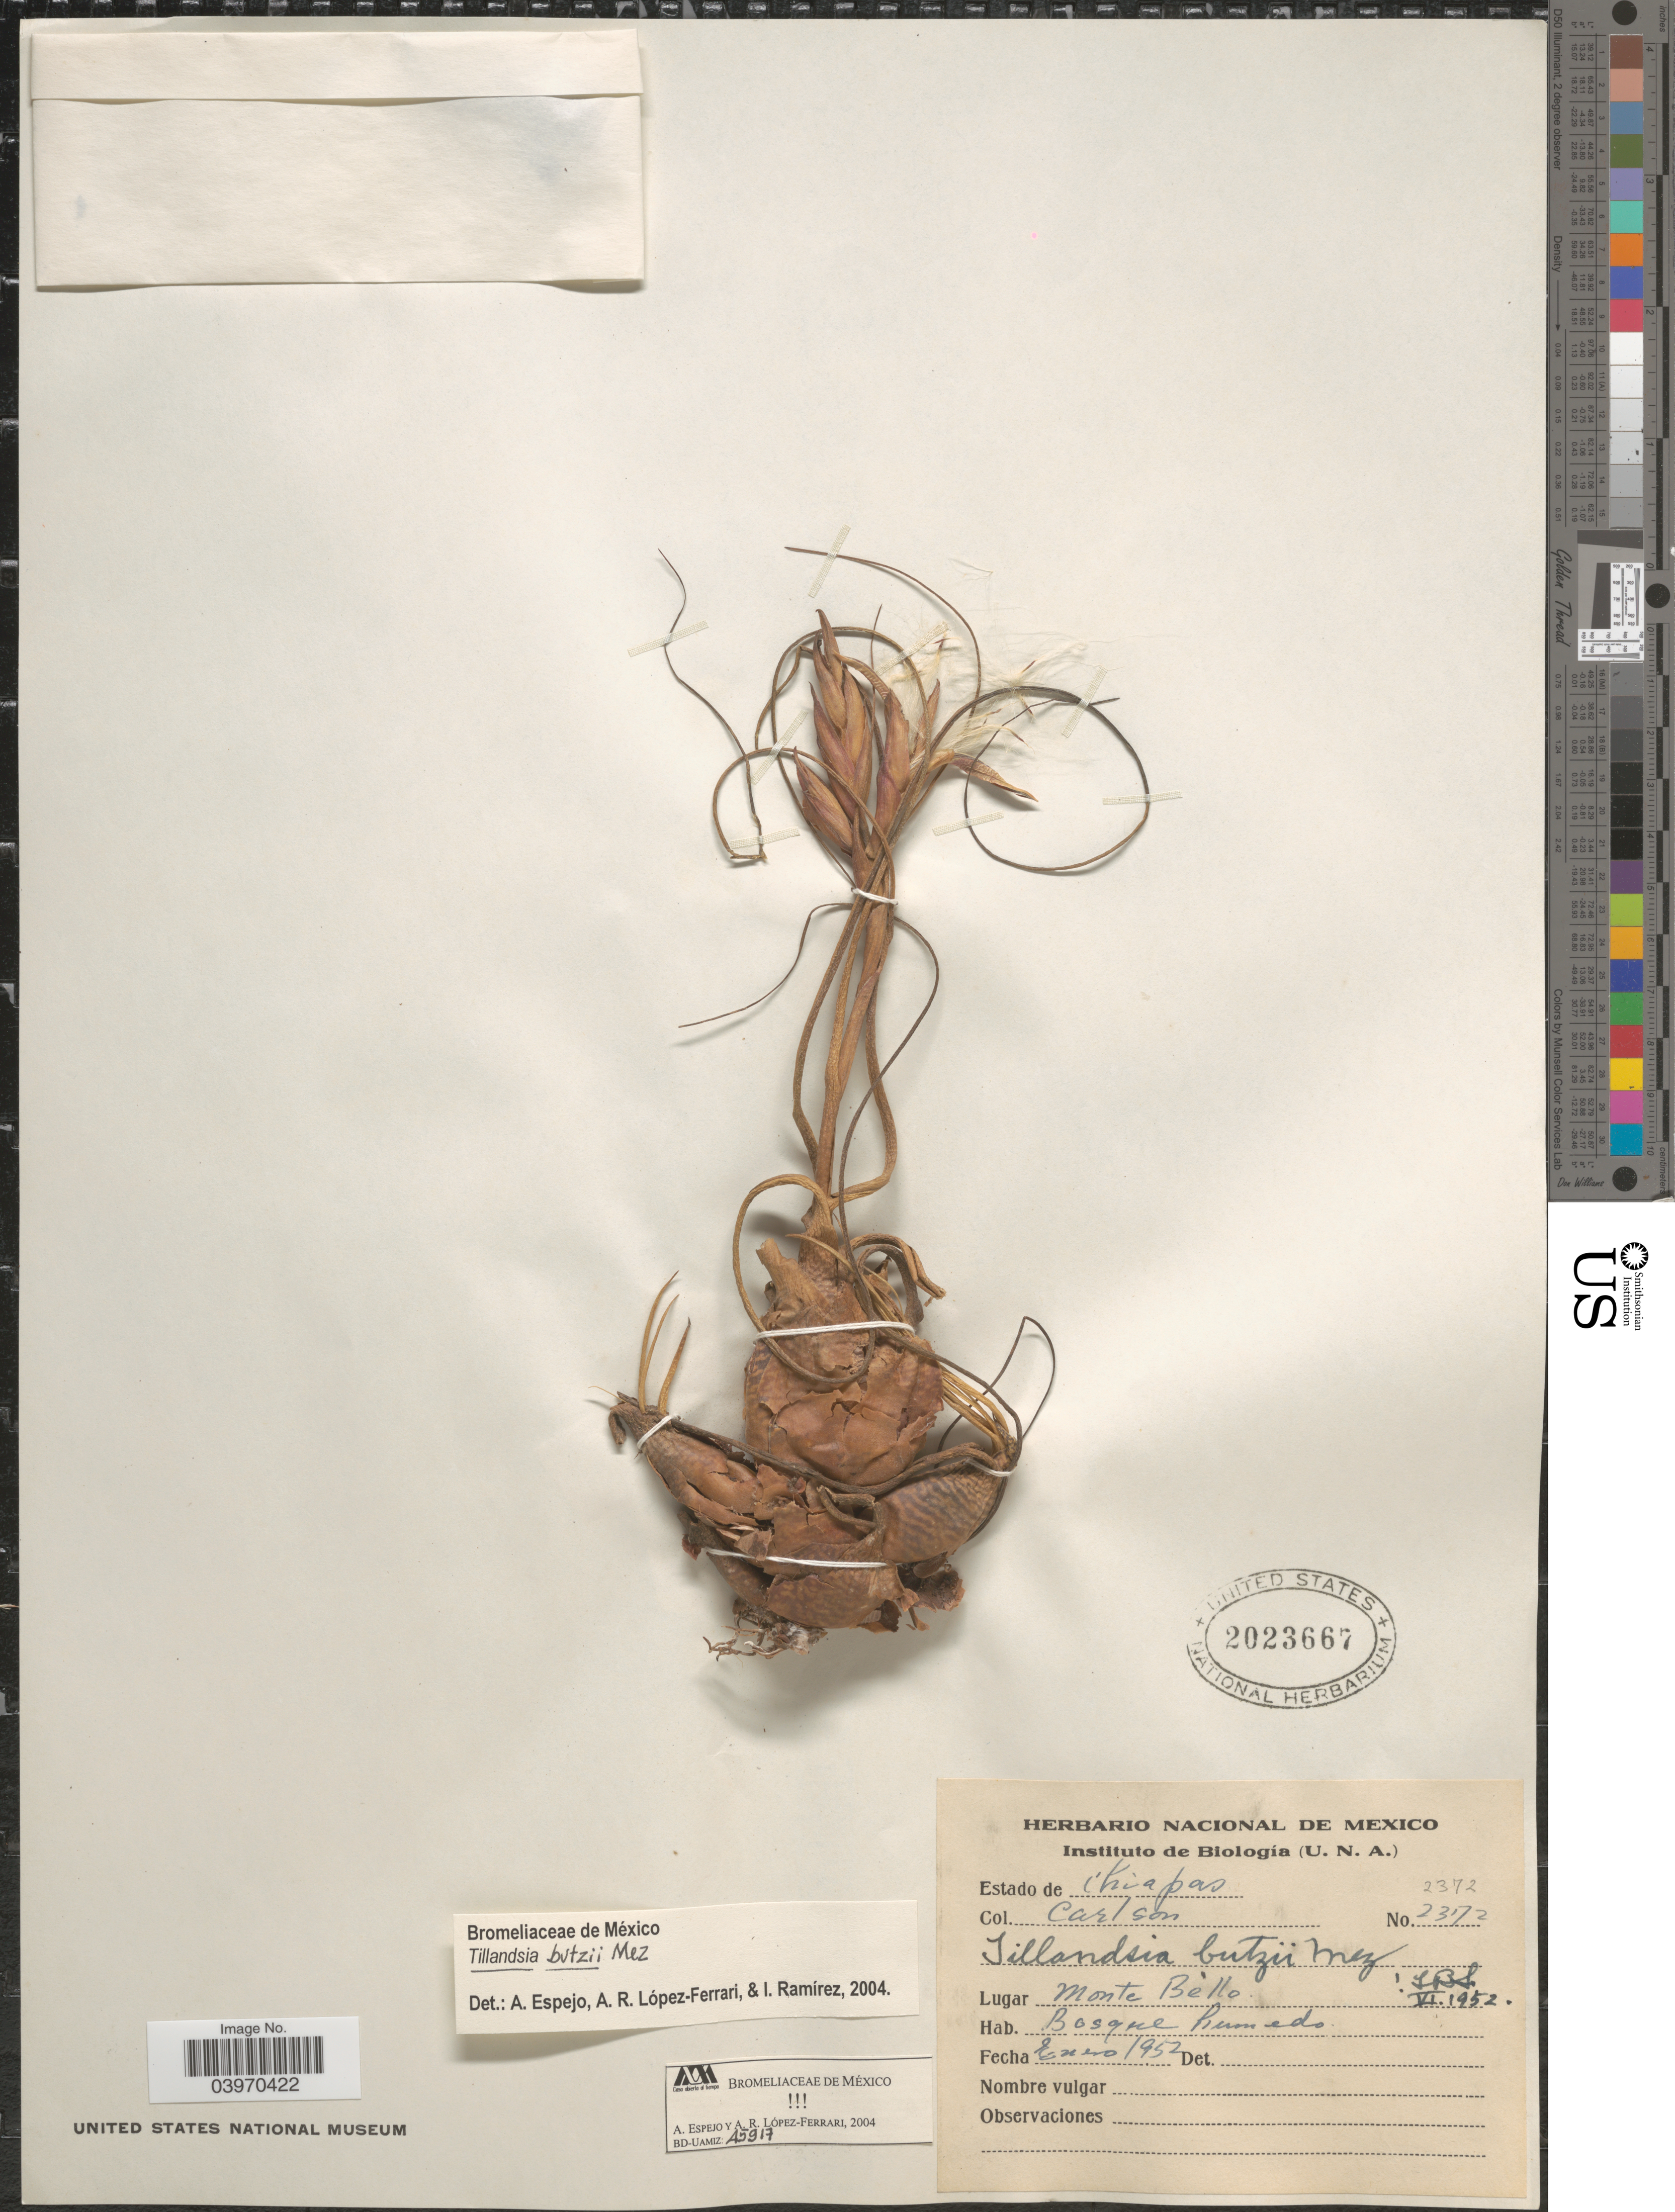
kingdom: Plantae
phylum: Tracheophyta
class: Liliopsida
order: Poales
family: Bromeliaceae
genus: Tillandsia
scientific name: Tillandsia butzii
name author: Mez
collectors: -. Carlson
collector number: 2372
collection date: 1952-01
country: Mexico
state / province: Chiapas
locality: Monte Bello.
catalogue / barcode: US 2023667